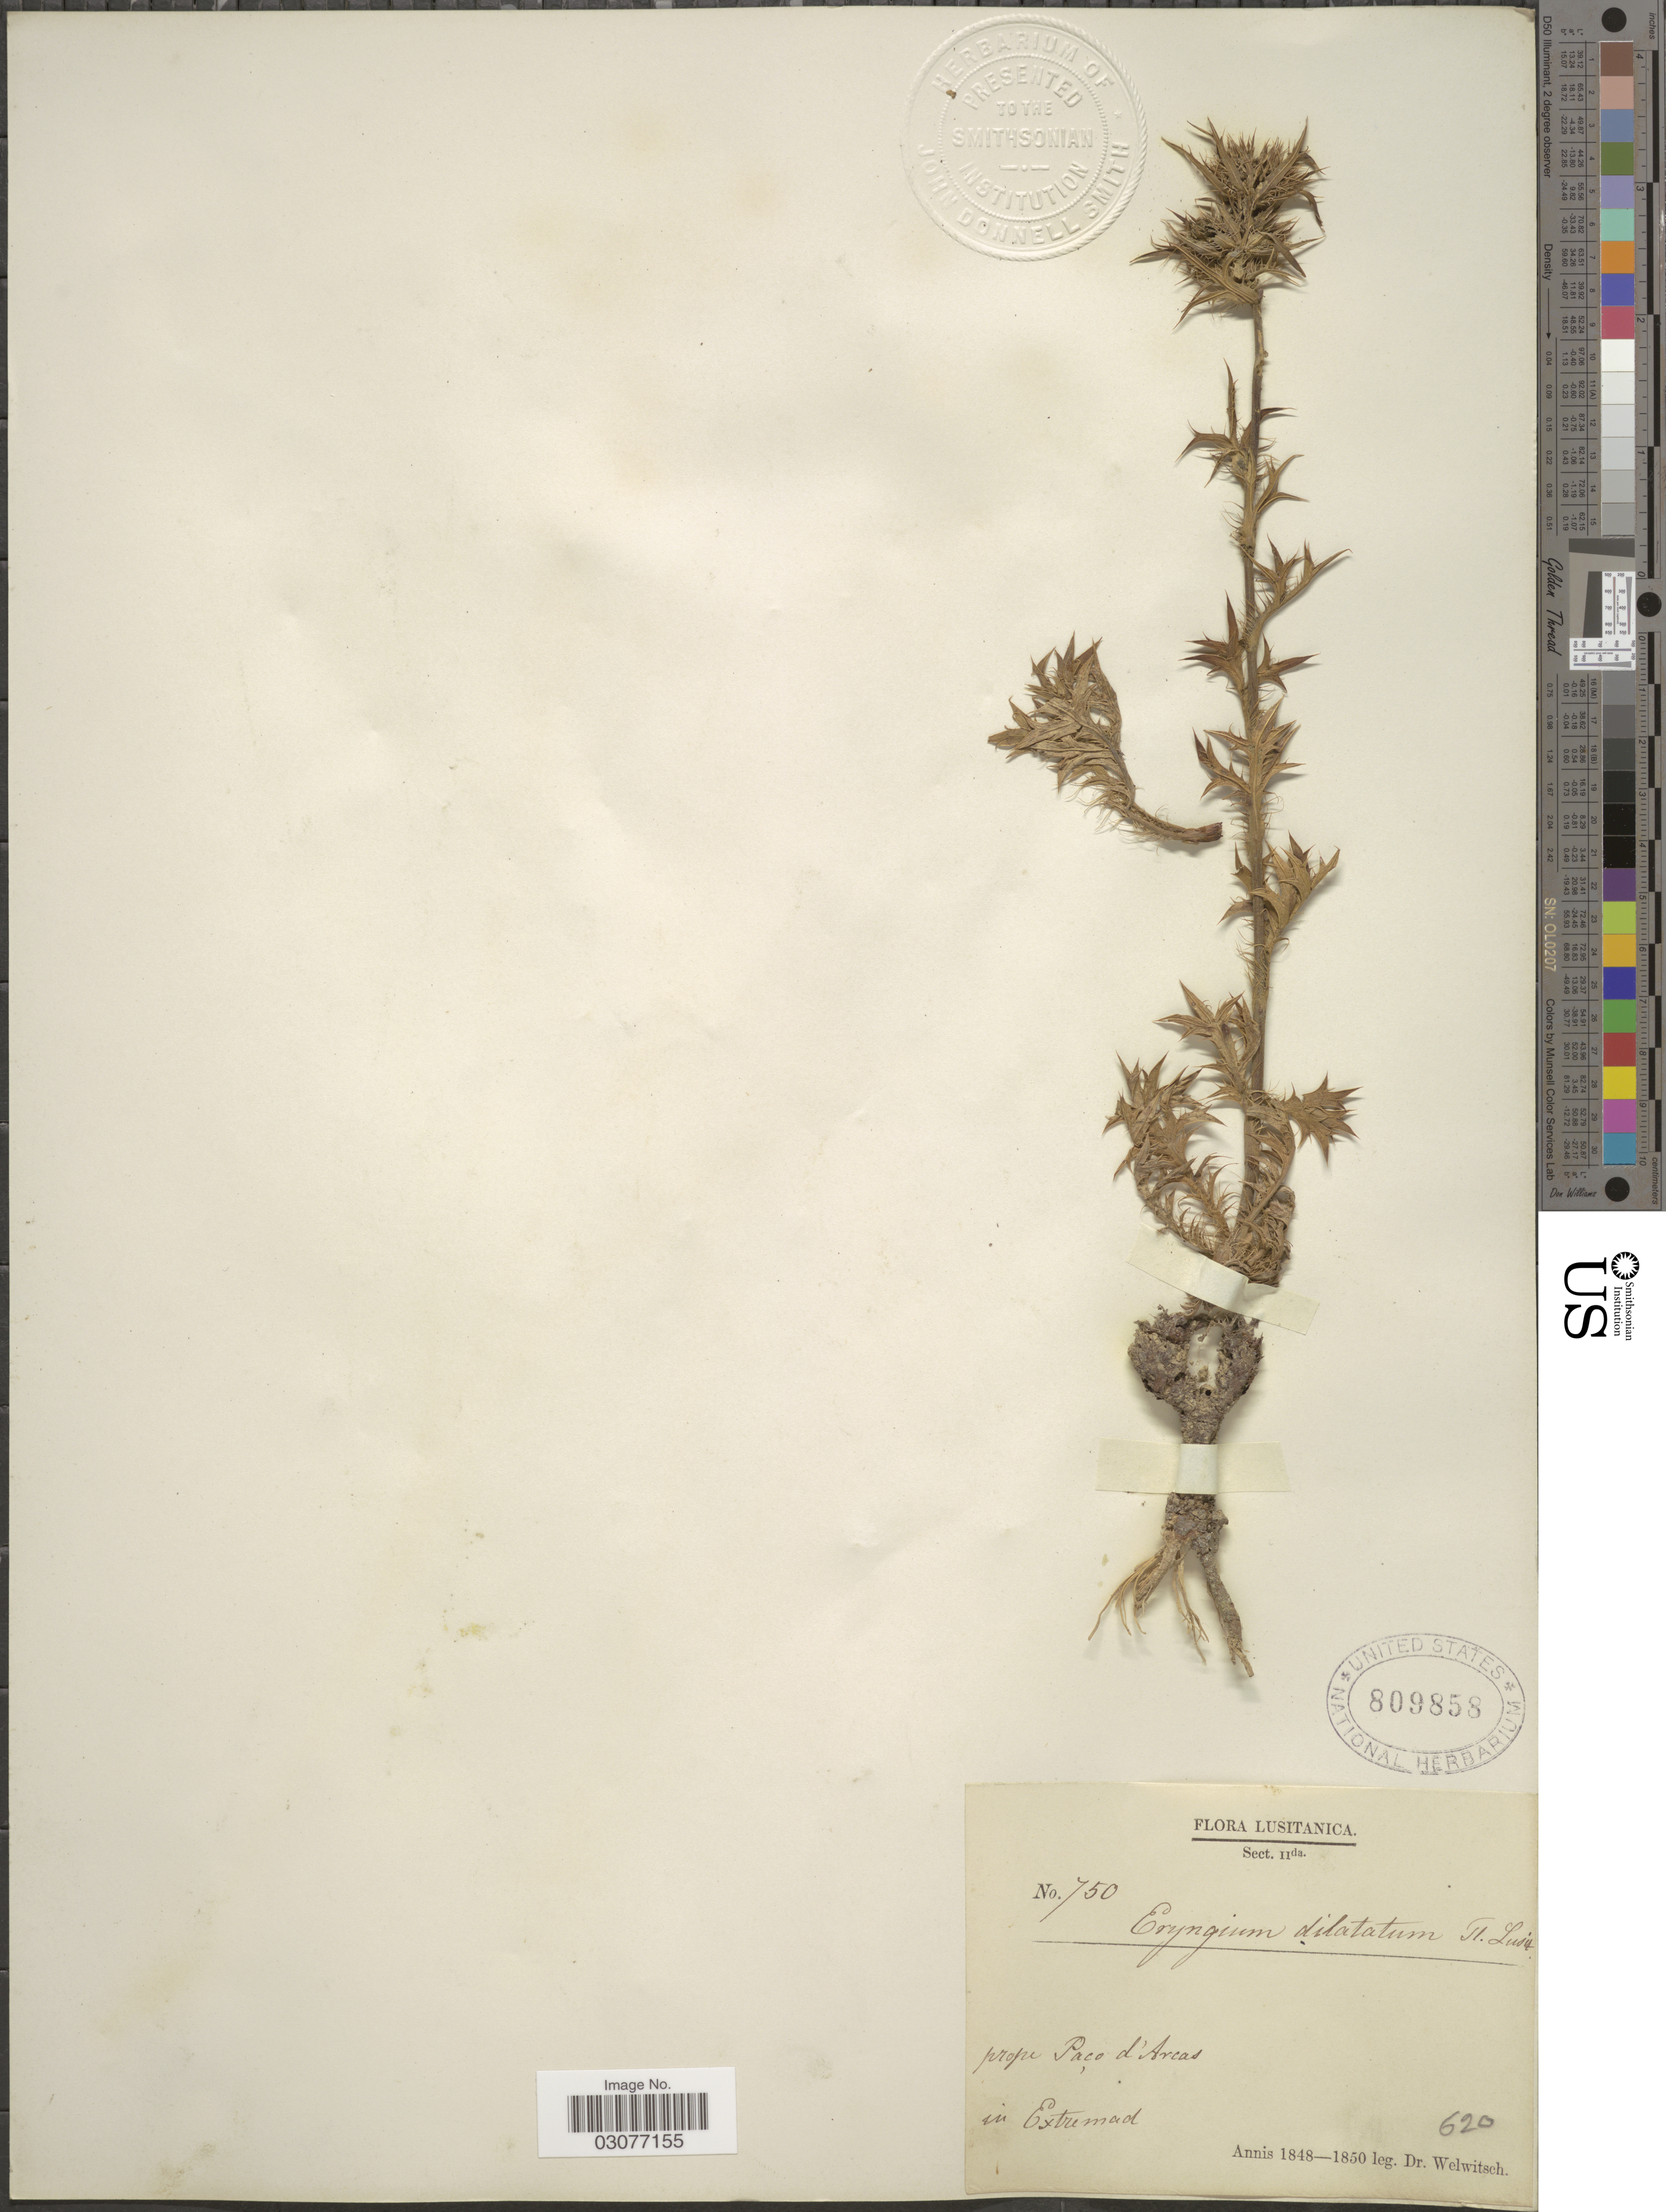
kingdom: Plantae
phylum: Tracheophyta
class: Magnoliopsida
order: Apiales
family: Apiaceae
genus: Eryngium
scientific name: Eryngium dilatatum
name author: Lam.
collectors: -. Welwitsch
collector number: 750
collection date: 1848/1850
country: Portugal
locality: Lusitanica. Prope Paco d'Arcas in Extremad.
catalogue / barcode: US 809858